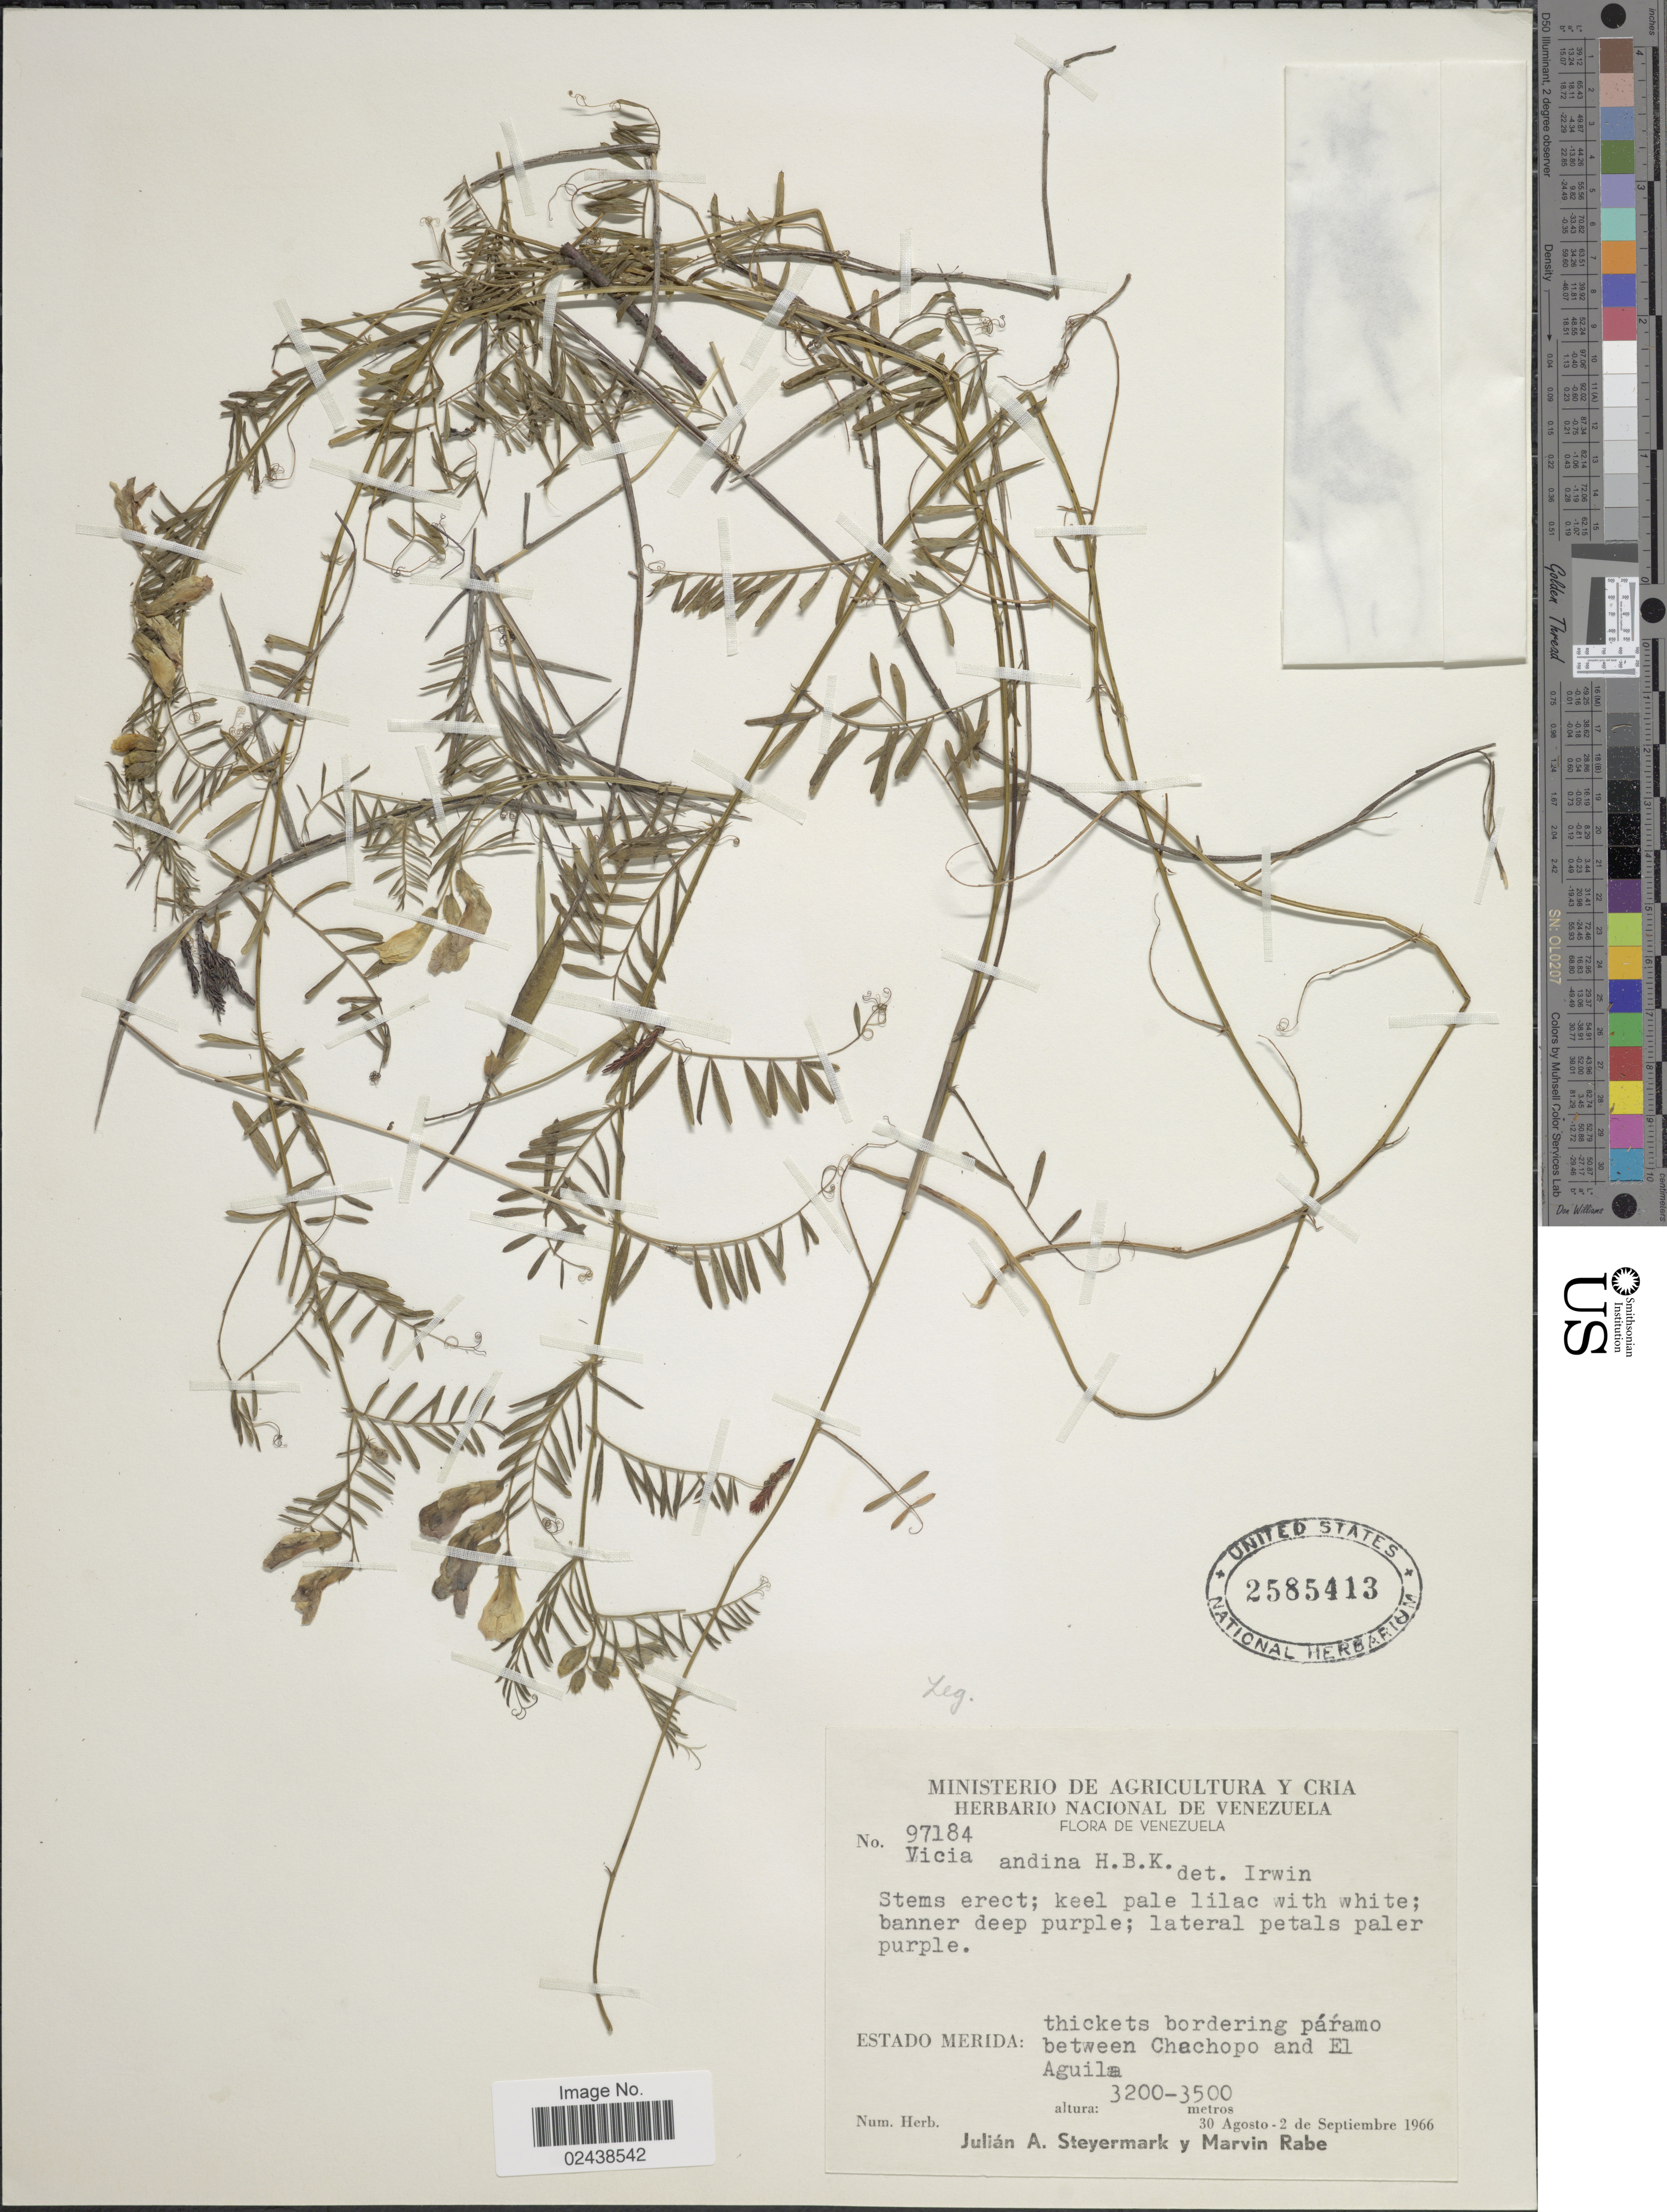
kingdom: Plantae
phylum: Tracheophyta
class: Magnoliopsida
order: Fabales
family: Fabaceae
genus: Vicia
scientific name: Vicia andicola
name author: Kunth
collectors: J. Steyermark & M. Rabe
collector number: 97184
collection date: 1966-08-30/1966-09-02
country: Venezuela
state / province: Mérida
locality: Thickets bordering paramo between Chachopo and El Aguila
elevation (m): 3200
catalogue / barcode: US 2585413